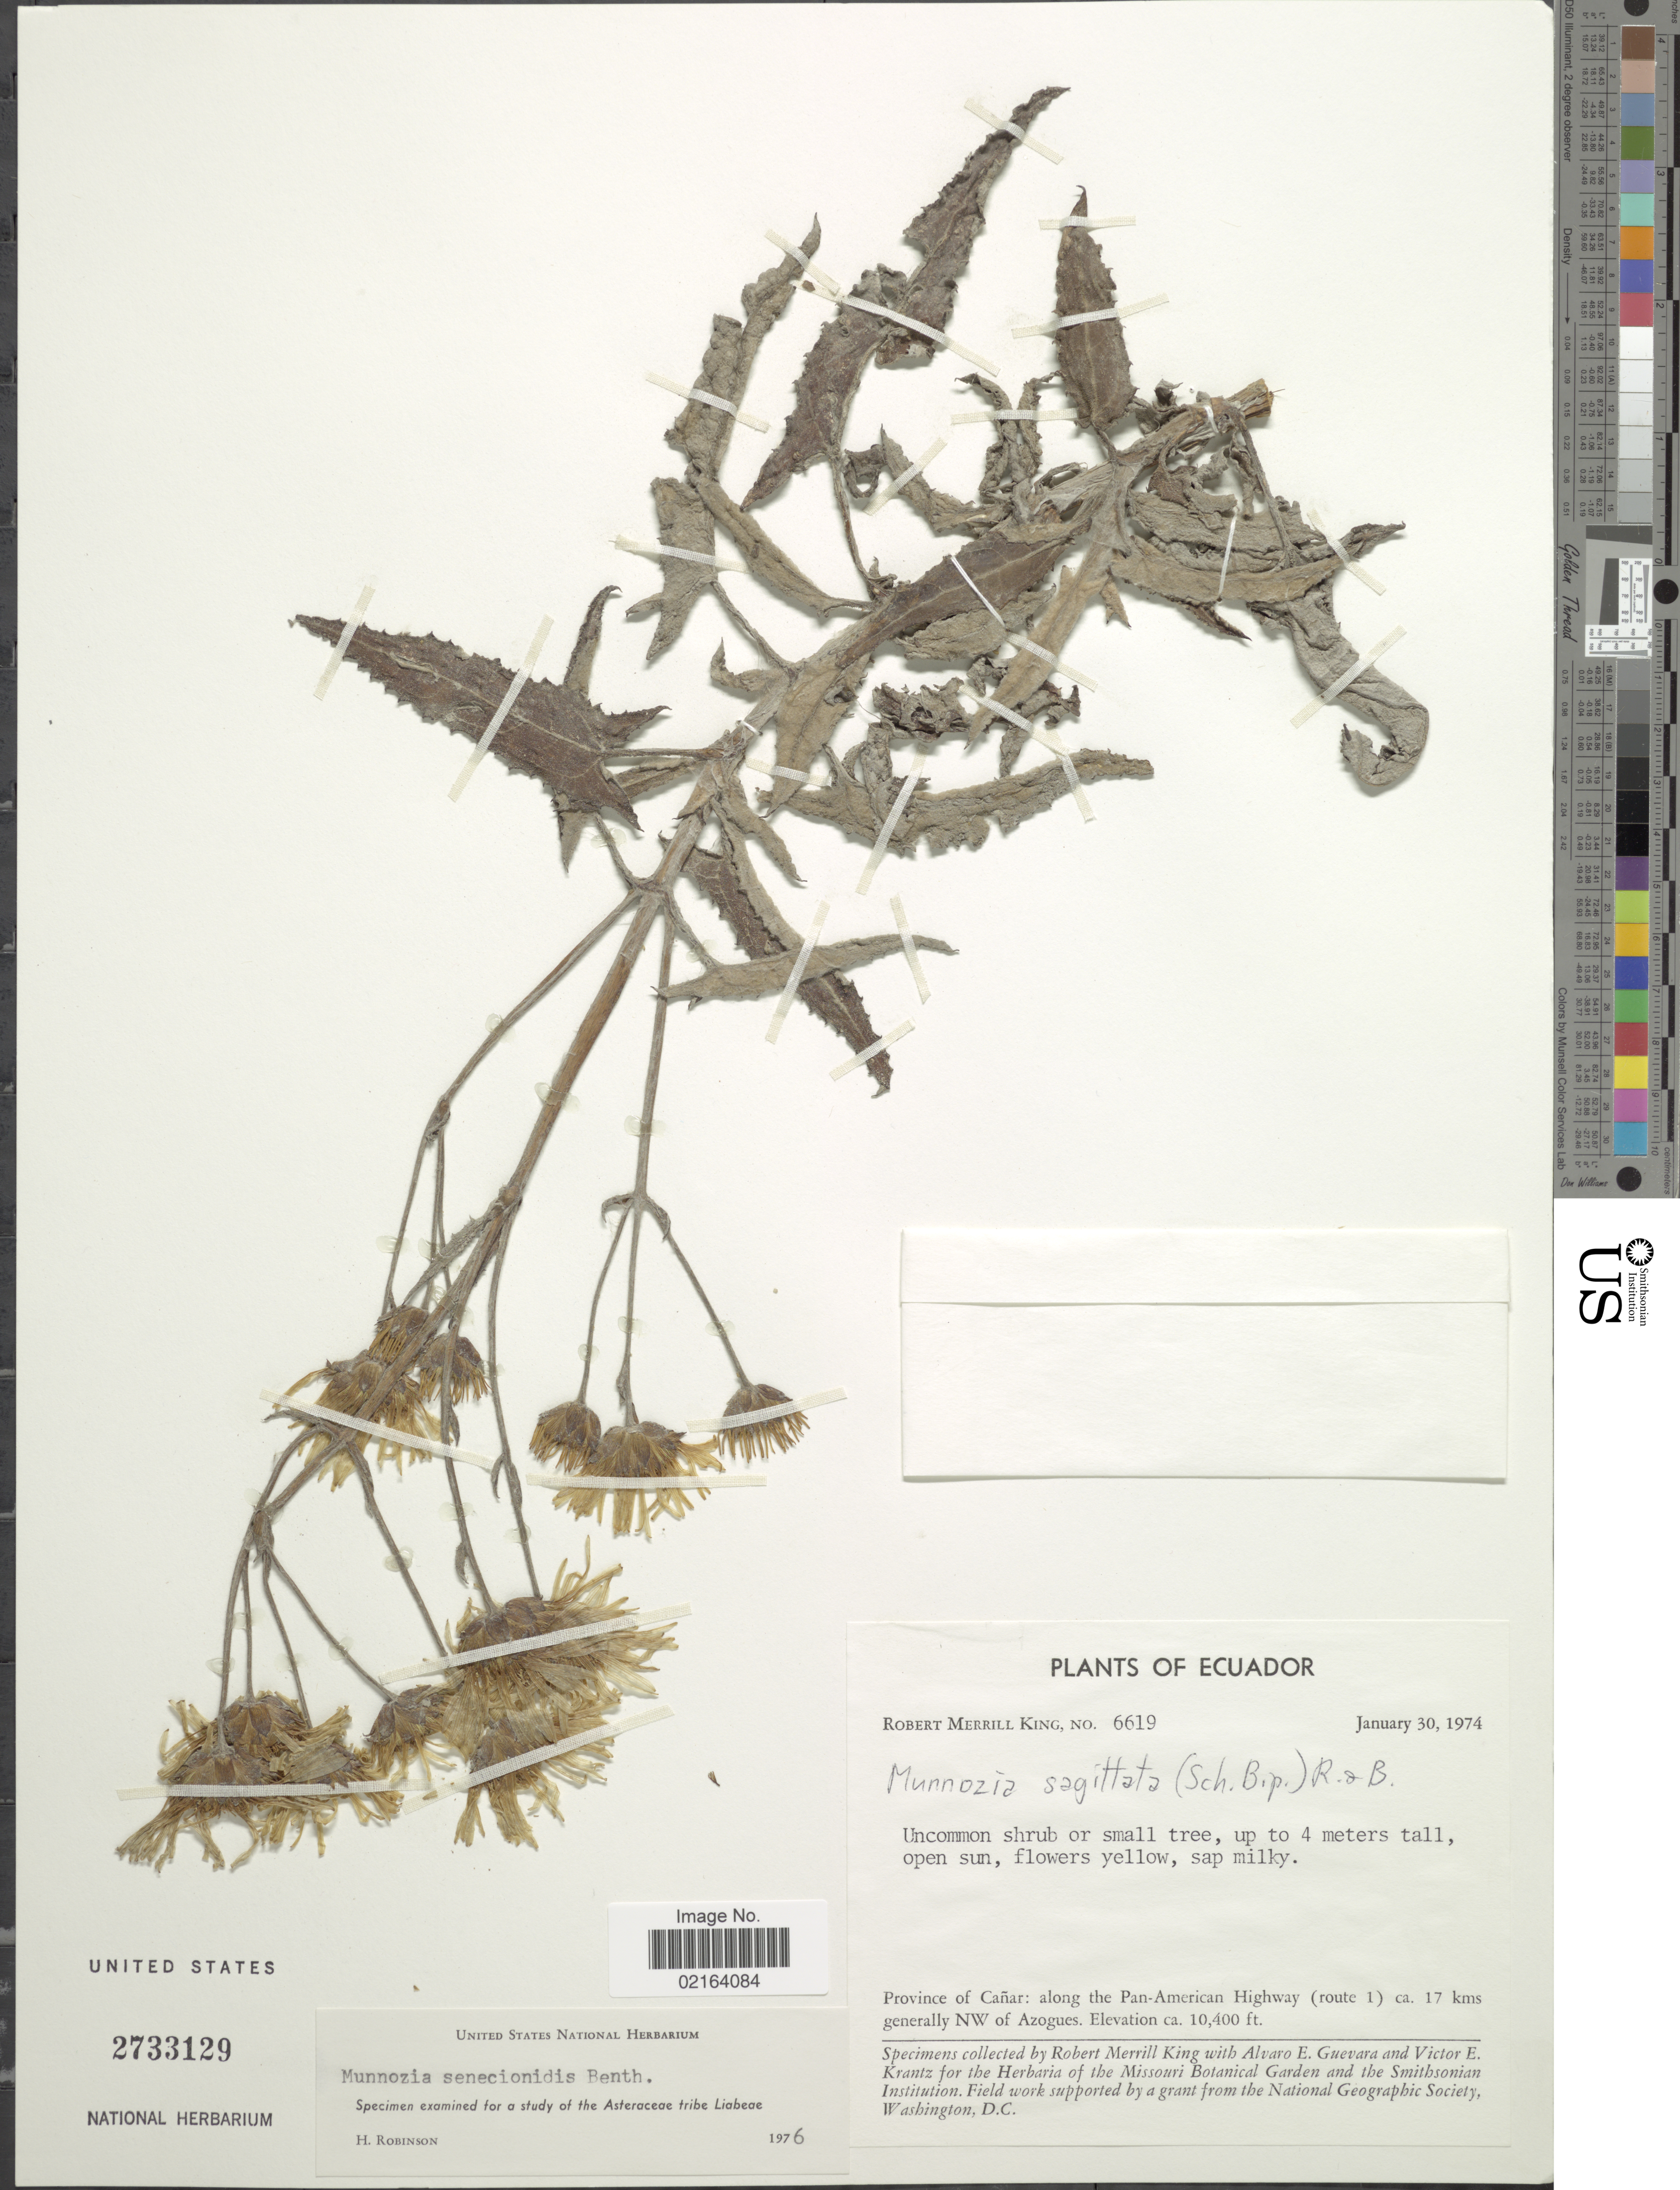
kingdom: Plantae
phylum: Tracheophyta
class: Magnoliopsida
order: Asterales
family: Asteraceae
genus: Munnozia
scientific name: Munnozia senecionidis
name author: Benth.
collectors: R. M. King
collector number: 6619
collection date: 1974-01-30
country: Ecuador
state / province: Cañar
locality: Province of Canar: along the Pan-American Highway (route 1) 17 kms generally NW of Azogues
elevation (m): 3170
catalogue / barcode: US 2733129